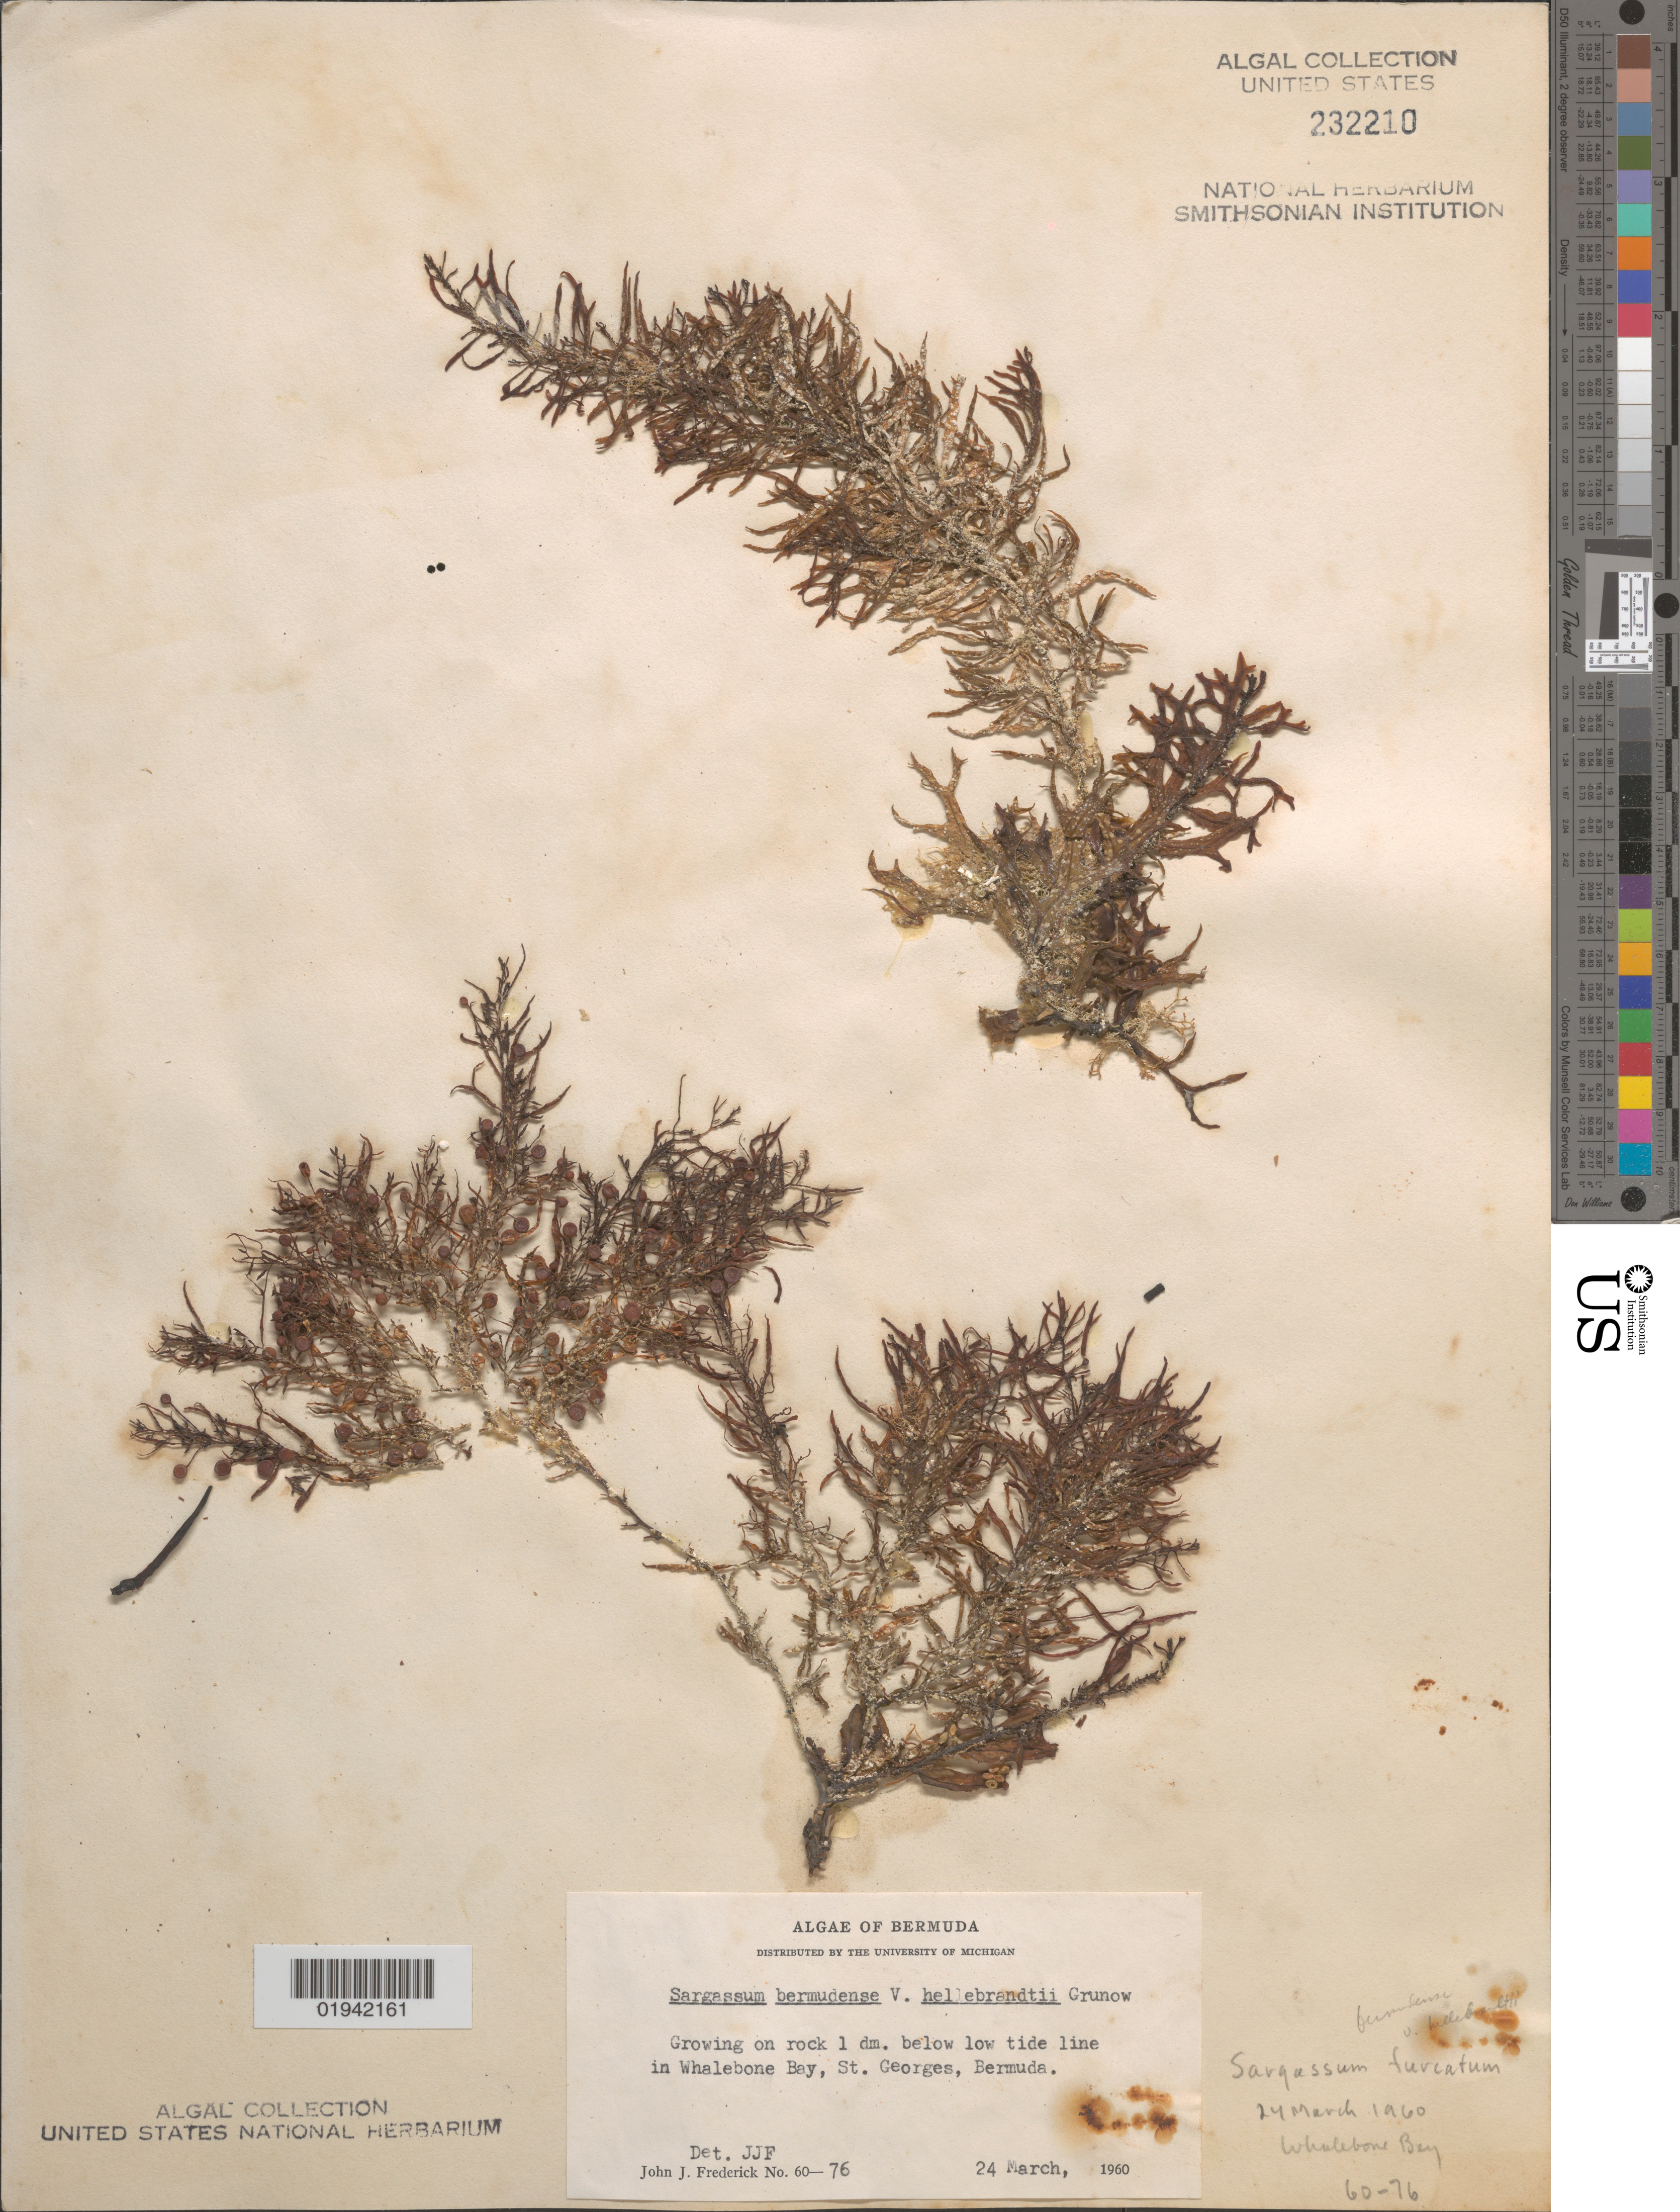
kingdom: Chromista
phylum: Ochrophyta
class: Phaeophyceae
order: Fucales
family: Sargassaceae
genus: Sargassum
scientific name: Sargassum bermudense var. hillebrandtii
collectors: J. Frederick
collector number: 60-76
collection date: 1960-03-24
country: Bermuda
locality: Growing on rock 1 dm. below low tide line in Whalebone Bay, St. Georges.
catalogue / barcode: US 232210